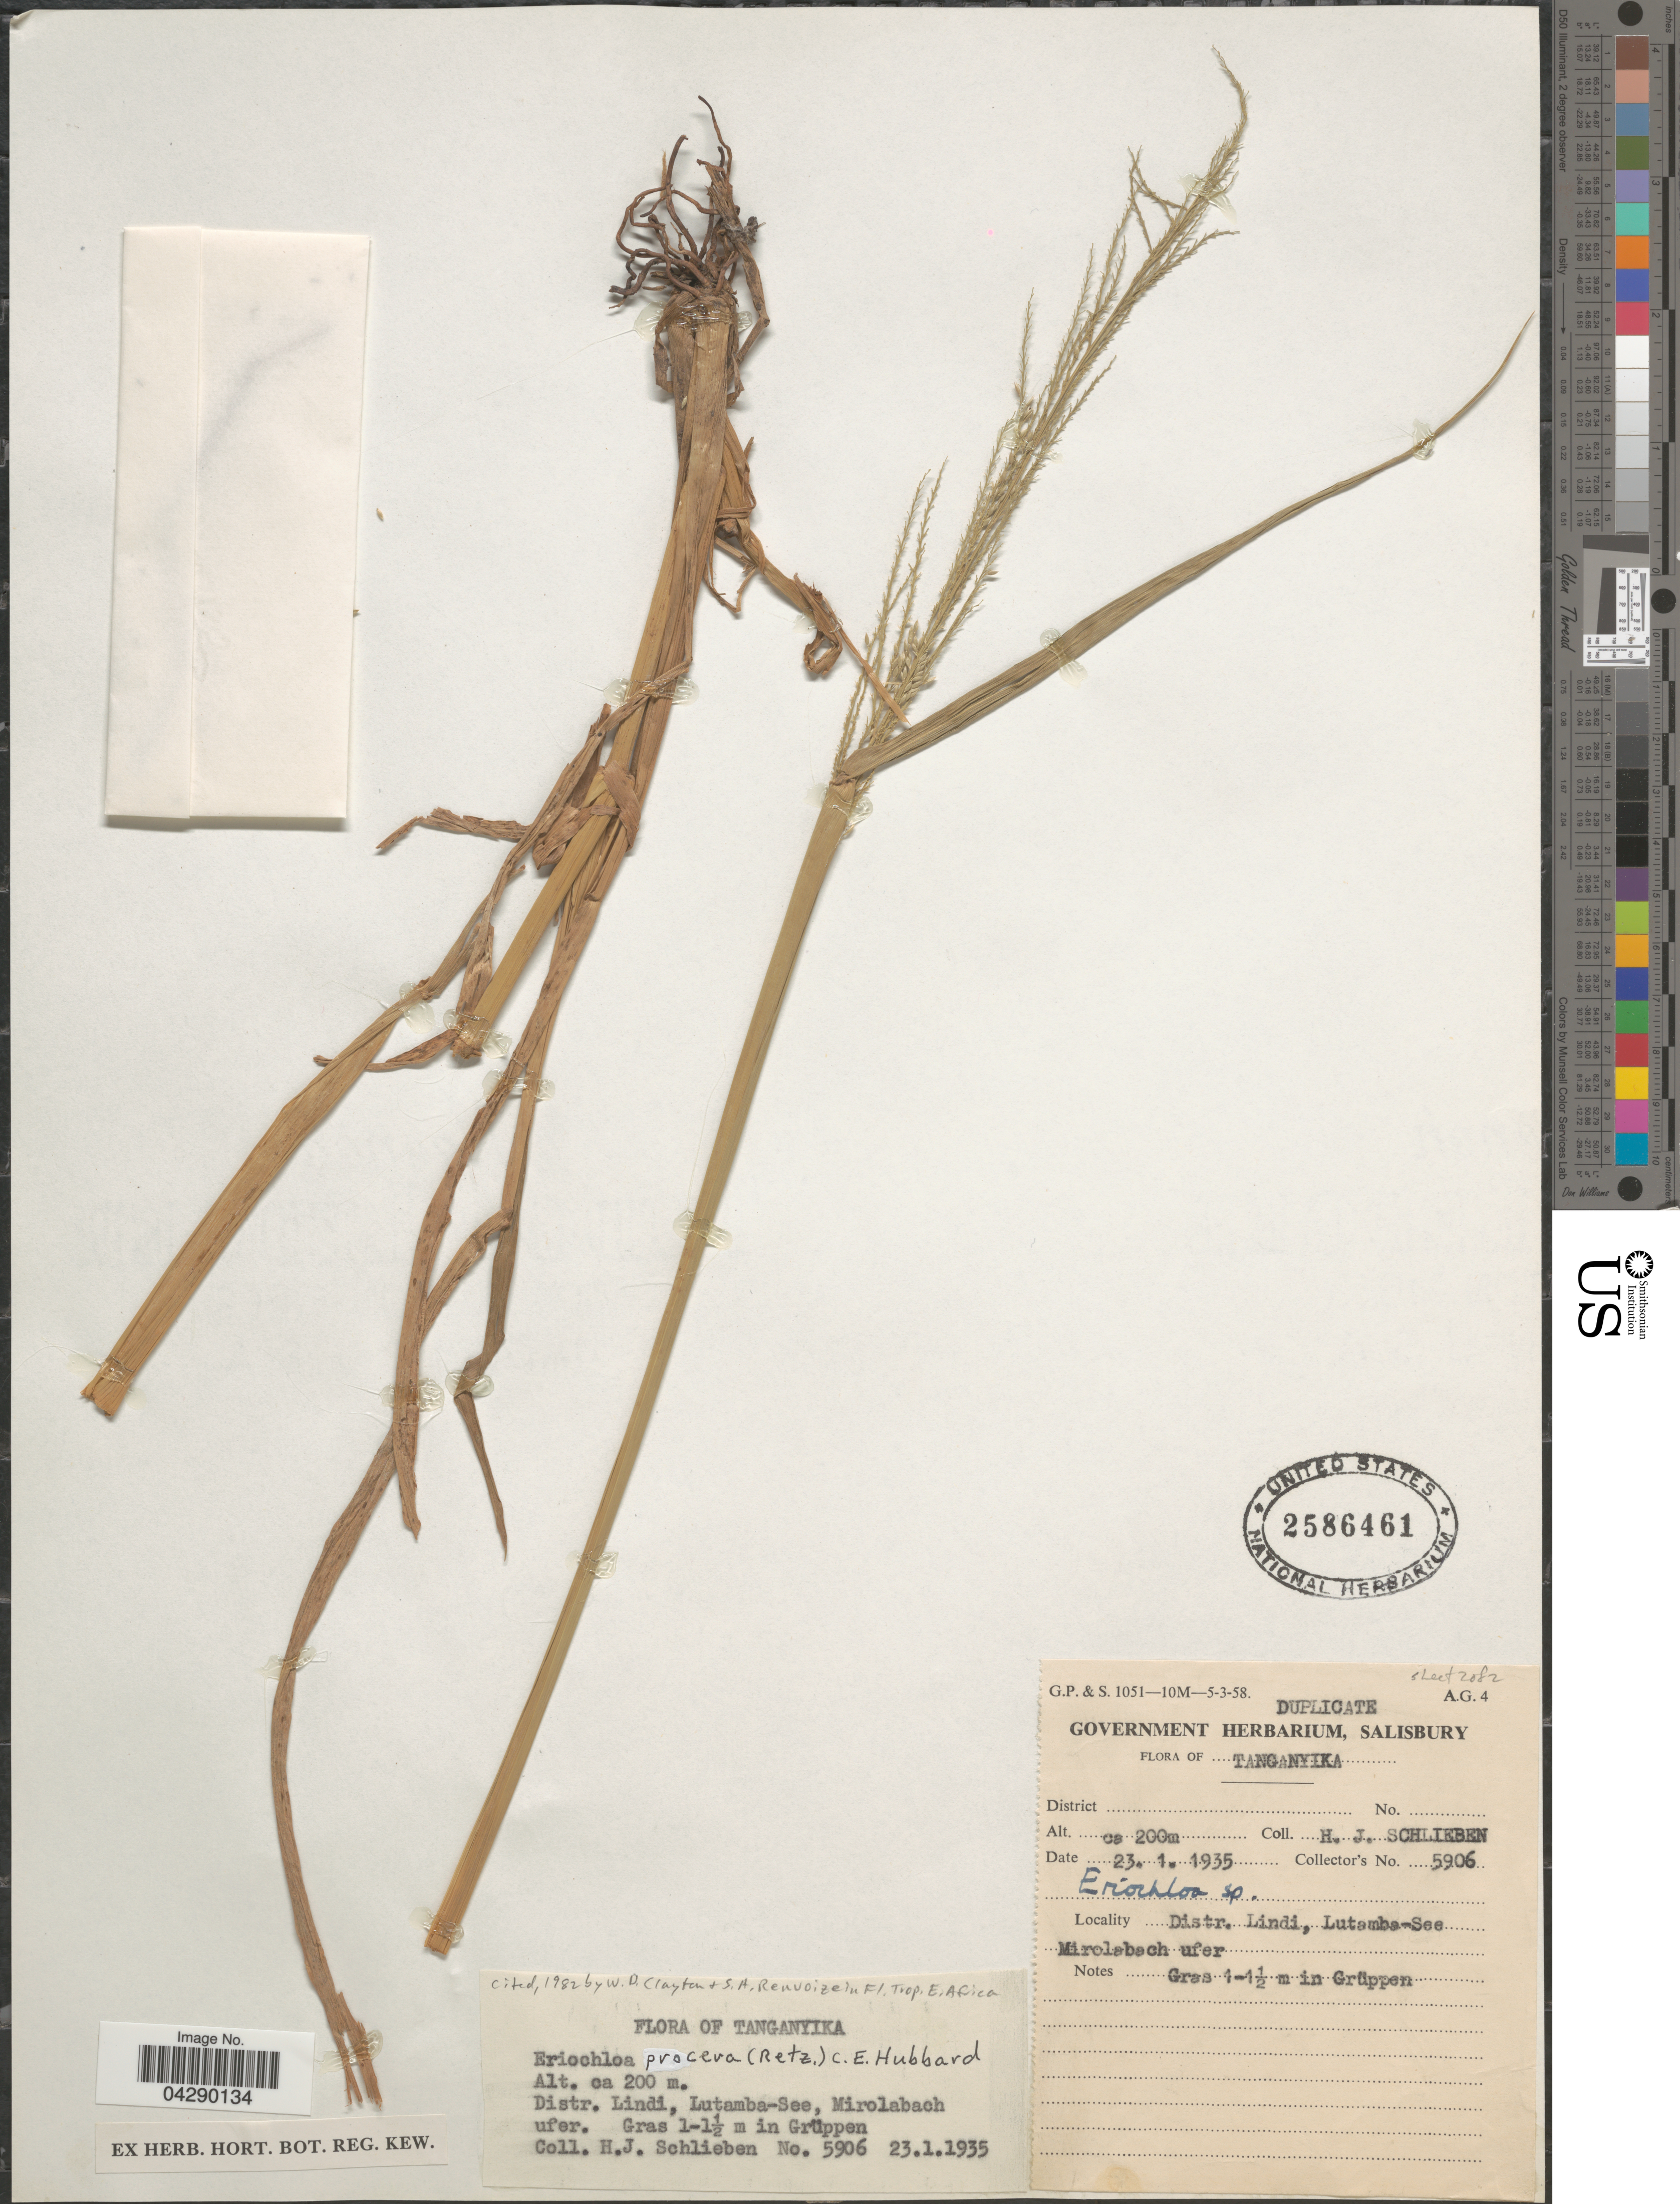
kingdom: Plantae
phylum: Tracheophyta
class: Liliopsida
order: Poales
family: Poaceae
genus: Eriochloa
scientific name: Eriochloa procera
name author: (Retz.) C.E. Hubb.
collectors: H. J. Schlieben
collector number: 5906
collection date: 1935-01-23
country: Tanzania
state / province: Lindi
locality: Tanganyika. Distr. Lindi, Lutamba-See, Mirolabach ufer.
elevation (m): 200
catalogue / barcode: US 2586461